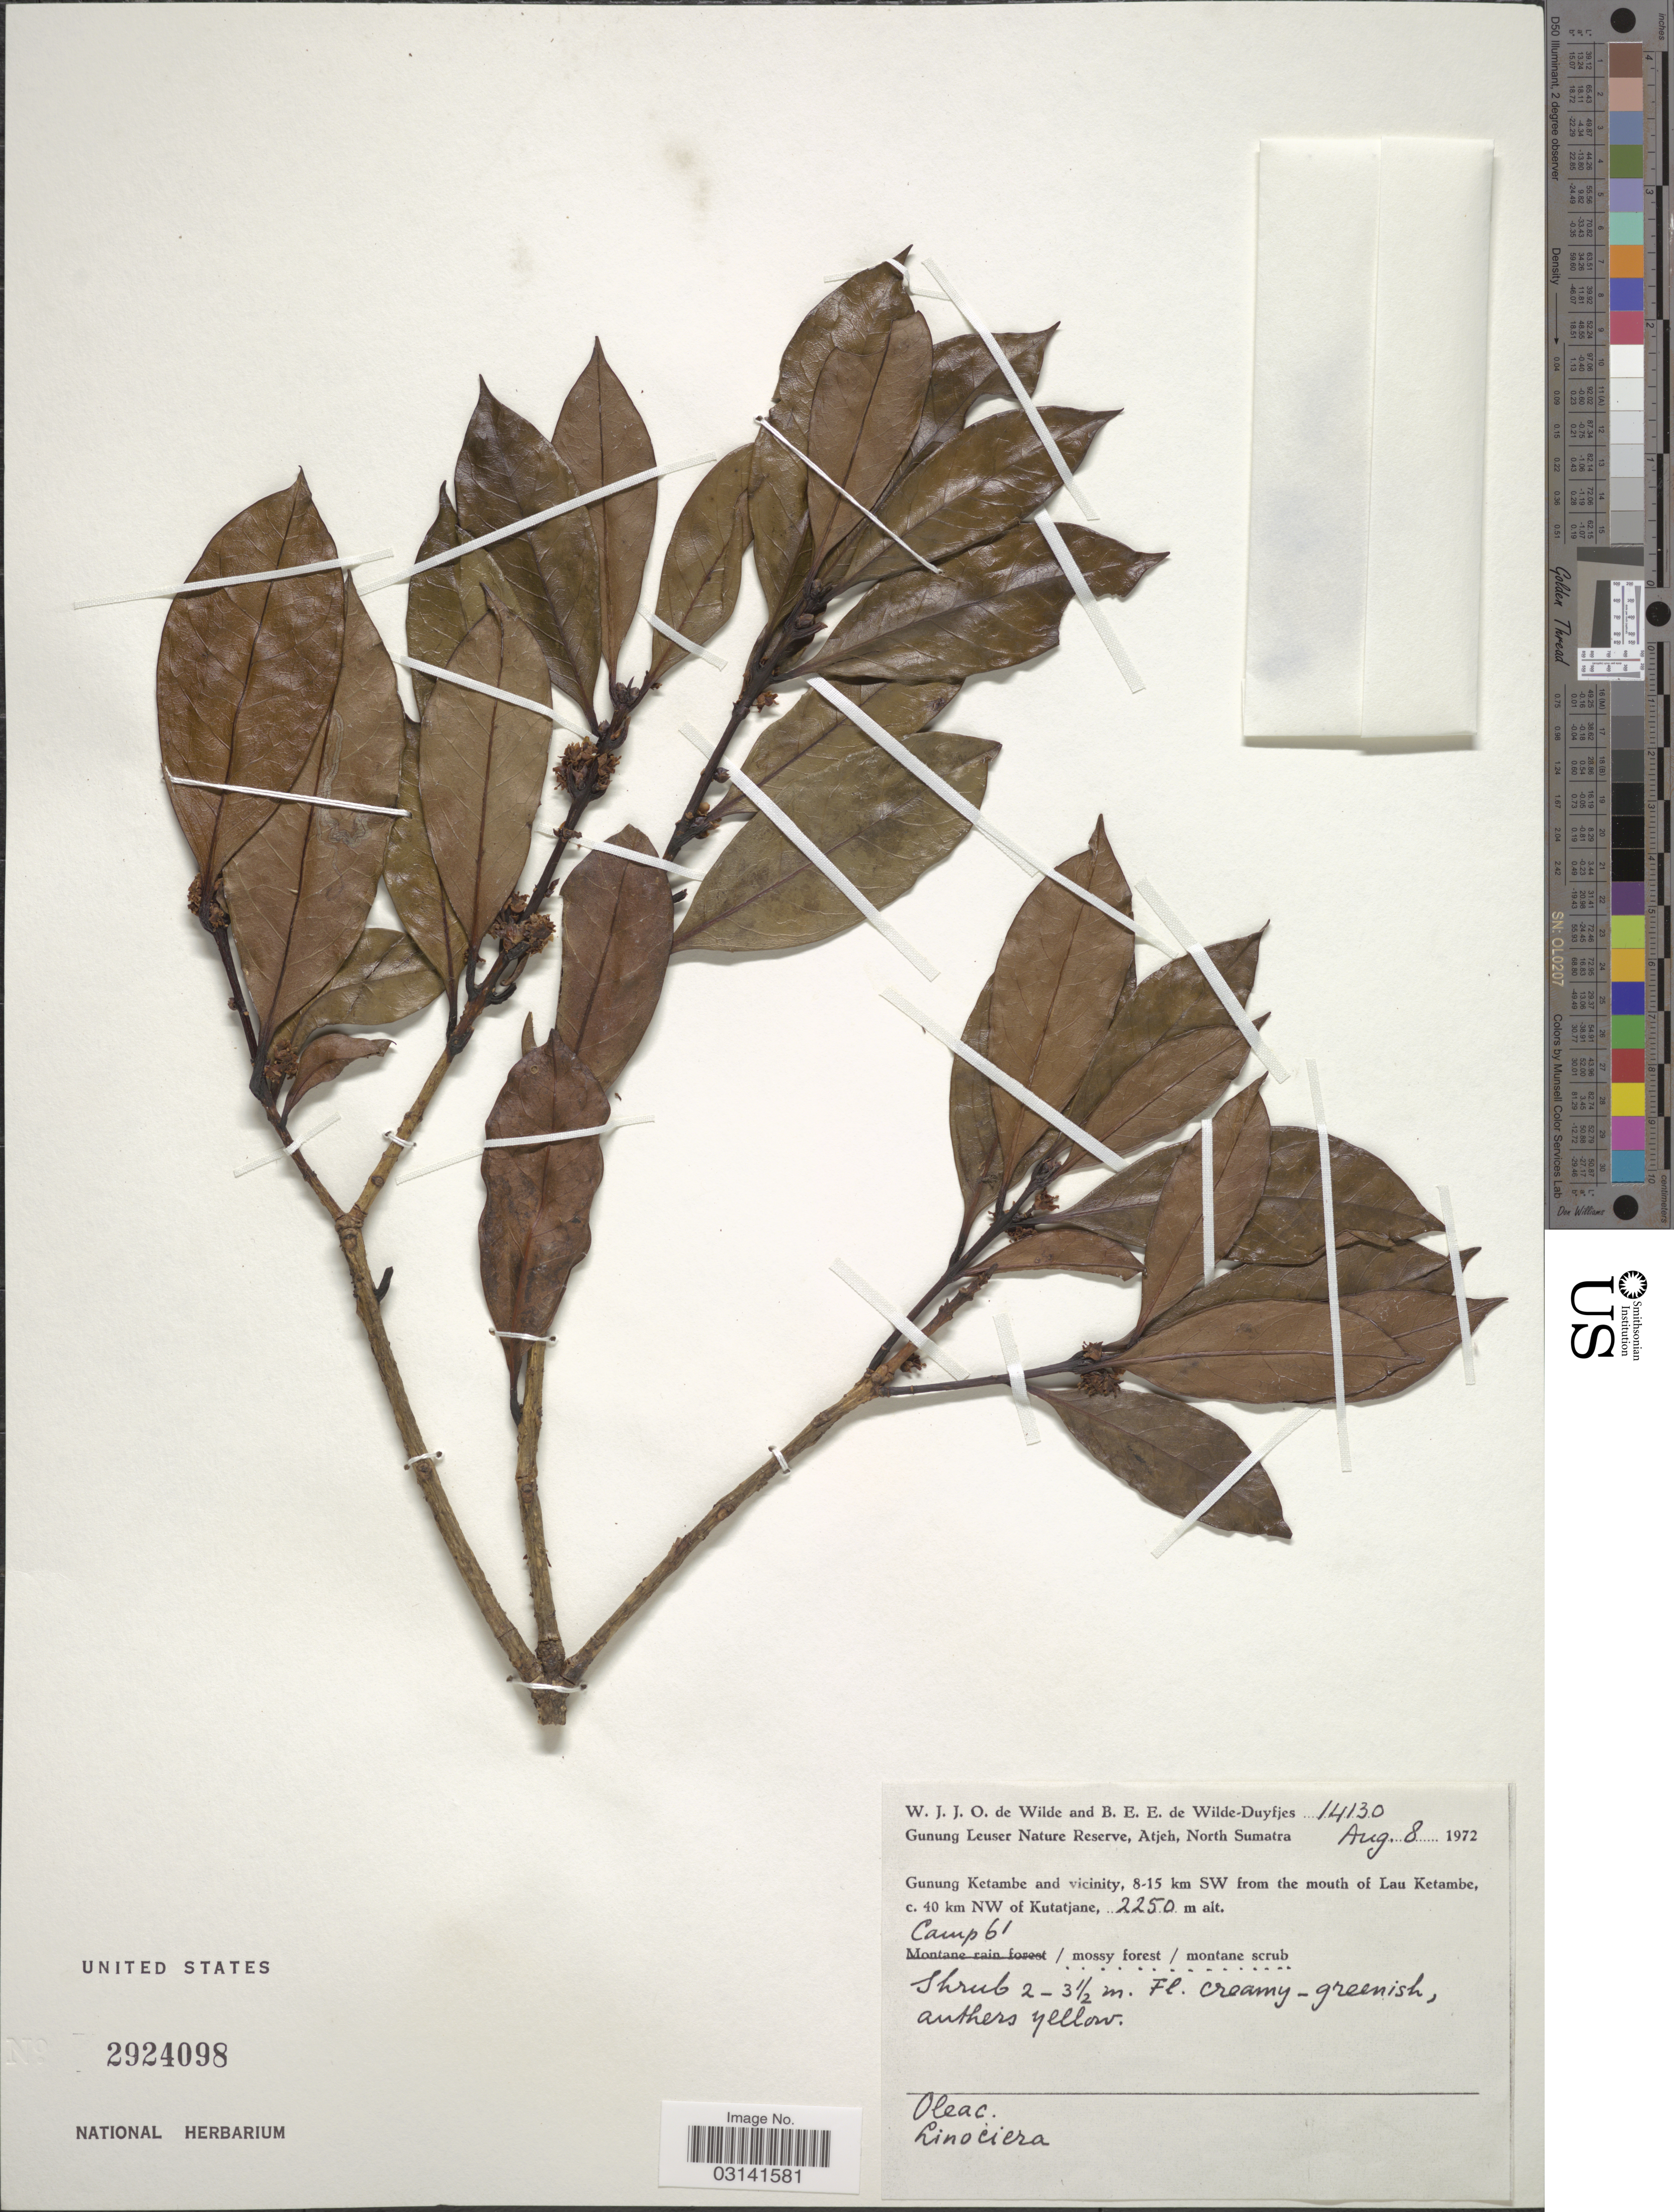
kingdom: Plantae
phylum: Tracheophyta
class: Magnoliopsida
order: Lamiales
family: Oleaceae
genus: Linociera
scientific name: Linociera sp.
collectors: W. J. de Wilde & B. E. de Wilde-Duyfjes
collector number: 14130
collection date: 1972-08-08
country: Indonesia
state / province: Sumatra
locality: Gunung Leuser Nature Reserve, Atjeh, North Sumatra. Gunung Ketambe and vicinity, 8-15 km SW from the mouth of Lau Ketambe, c. 40 km NW of Kutatjane, Camp 6.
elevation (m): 2250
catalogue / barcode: US 2924098